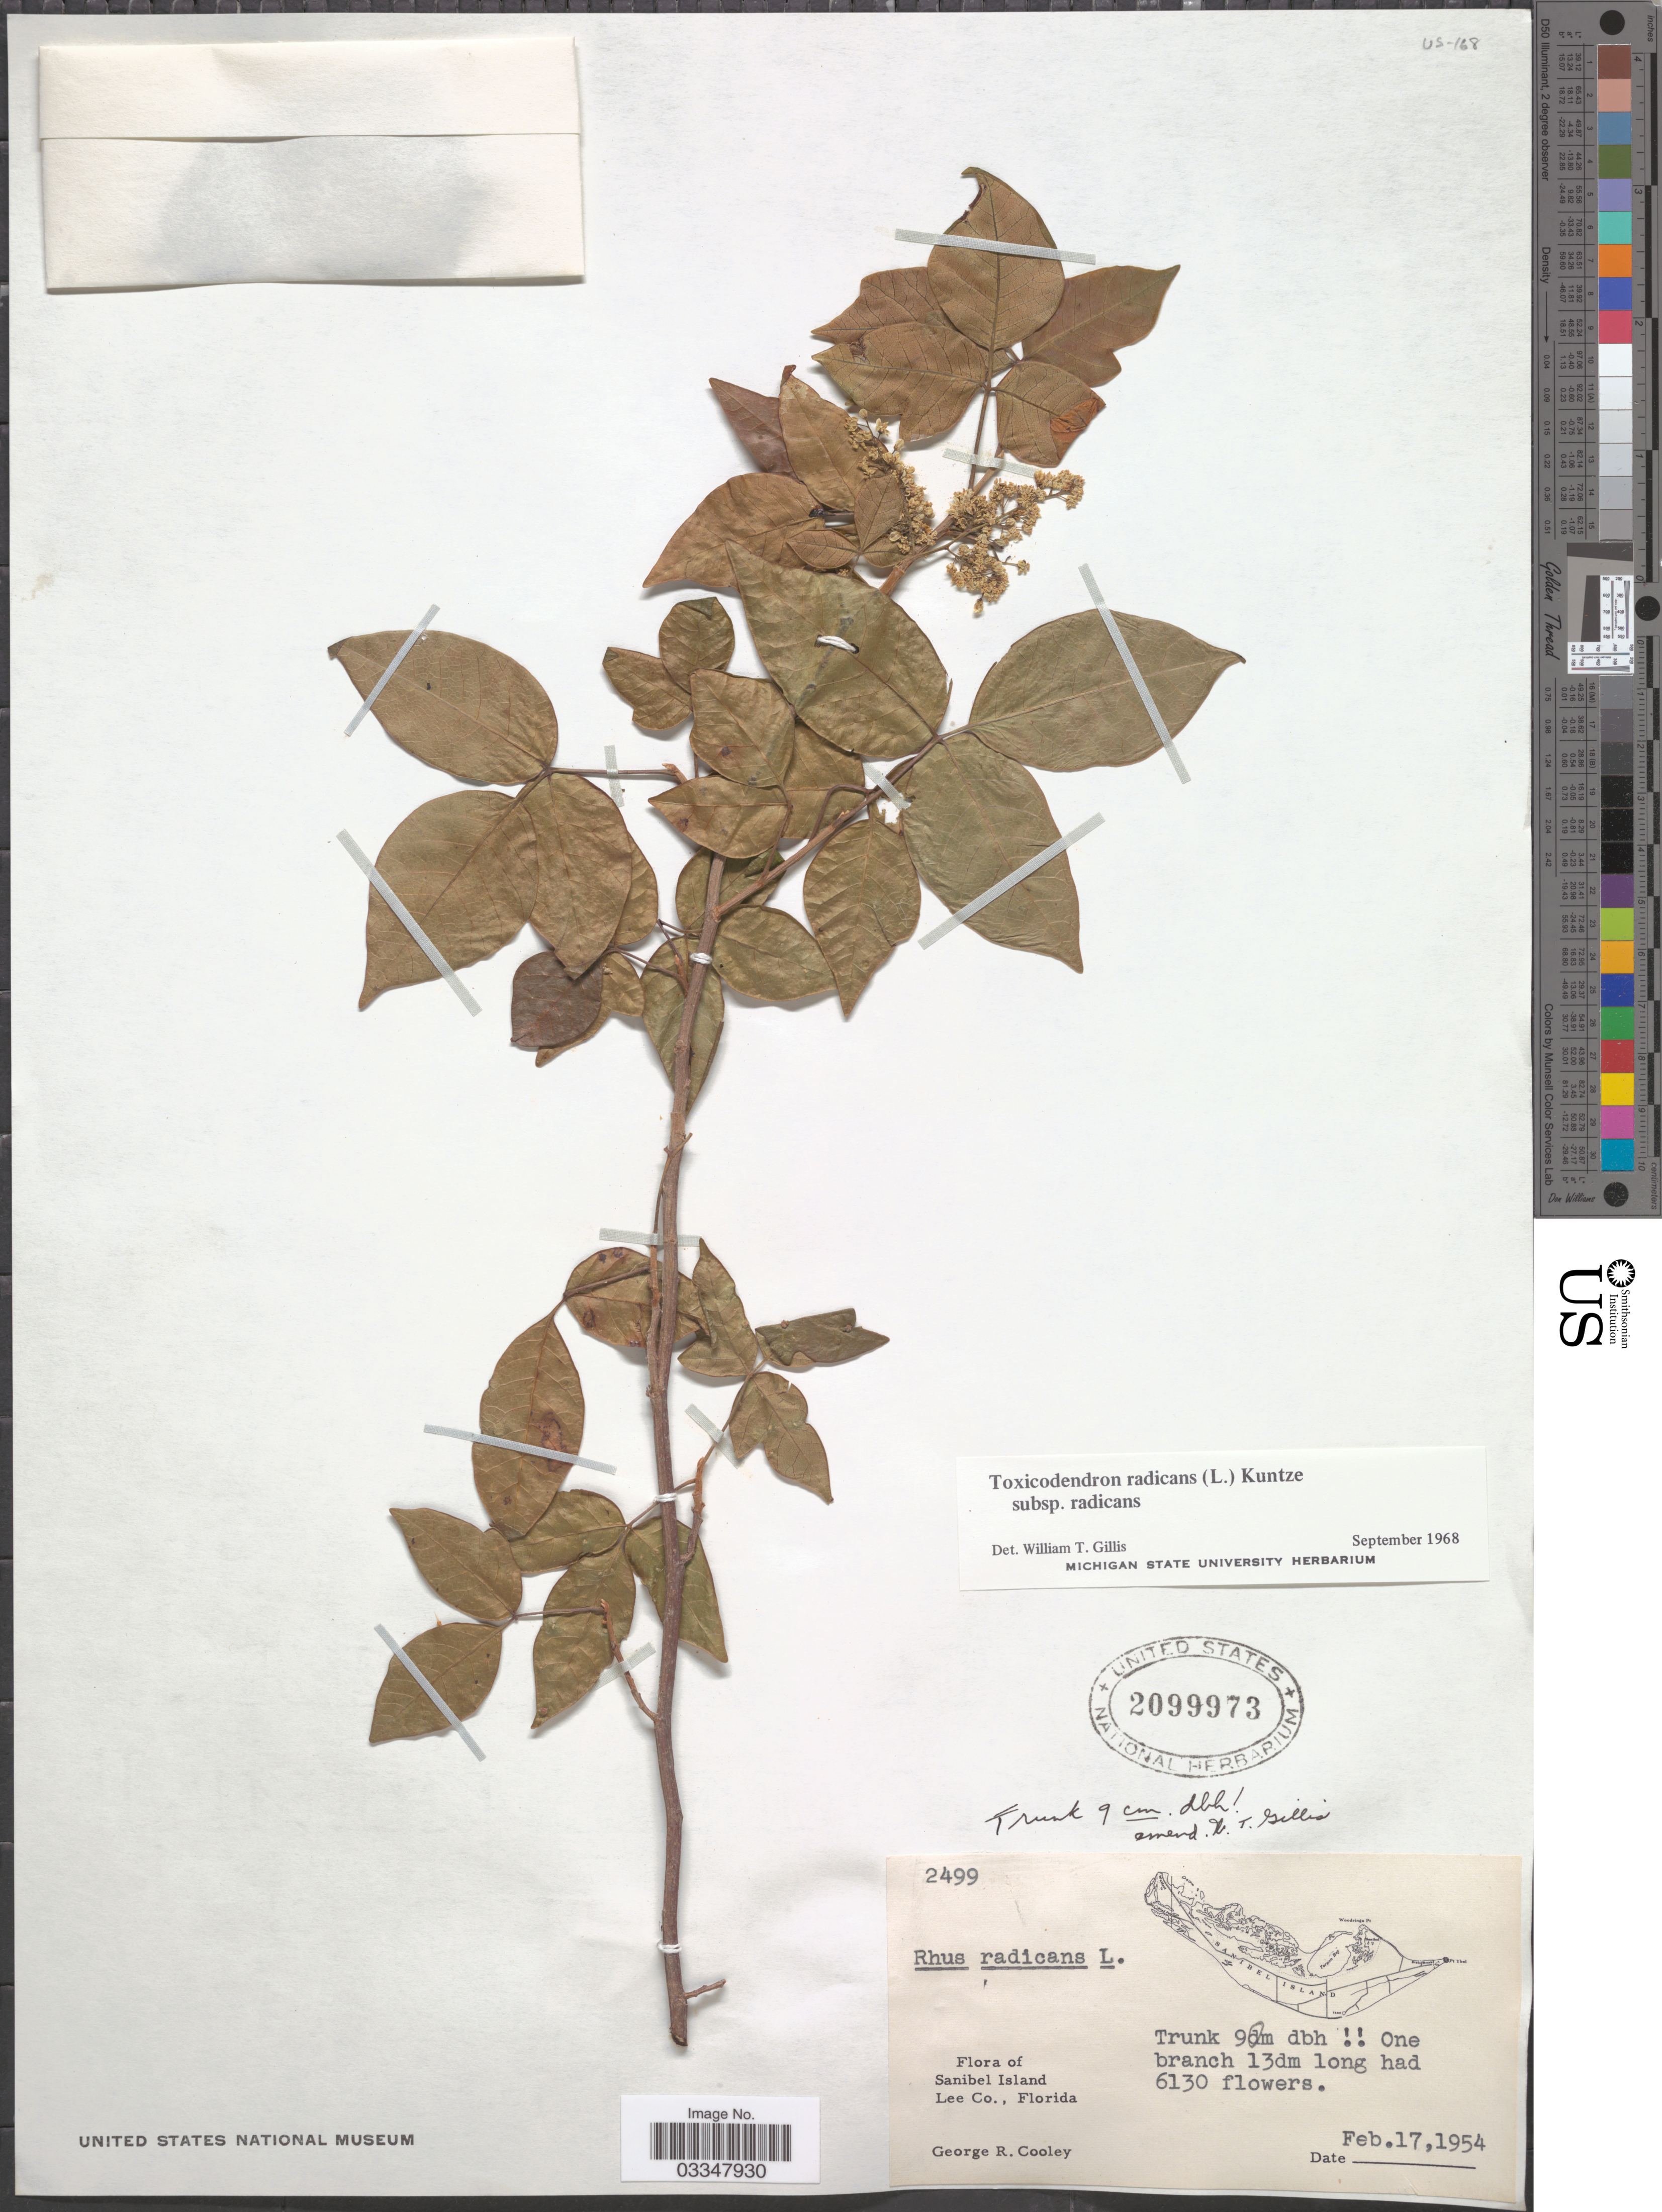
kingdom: Plantae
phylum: Tracheophyta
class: Magnoliopsida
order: Sapindales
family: Anacardiaceae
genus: Toxicodendron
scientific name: Toxicodendron radicans subsp. radicans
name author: (L.) Kuntze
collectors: G. R. Cooley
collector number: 2499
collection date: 1954-02-17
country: United States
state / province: Florida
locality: Sanibel Island, Lee Co.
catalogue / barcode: US 2099973